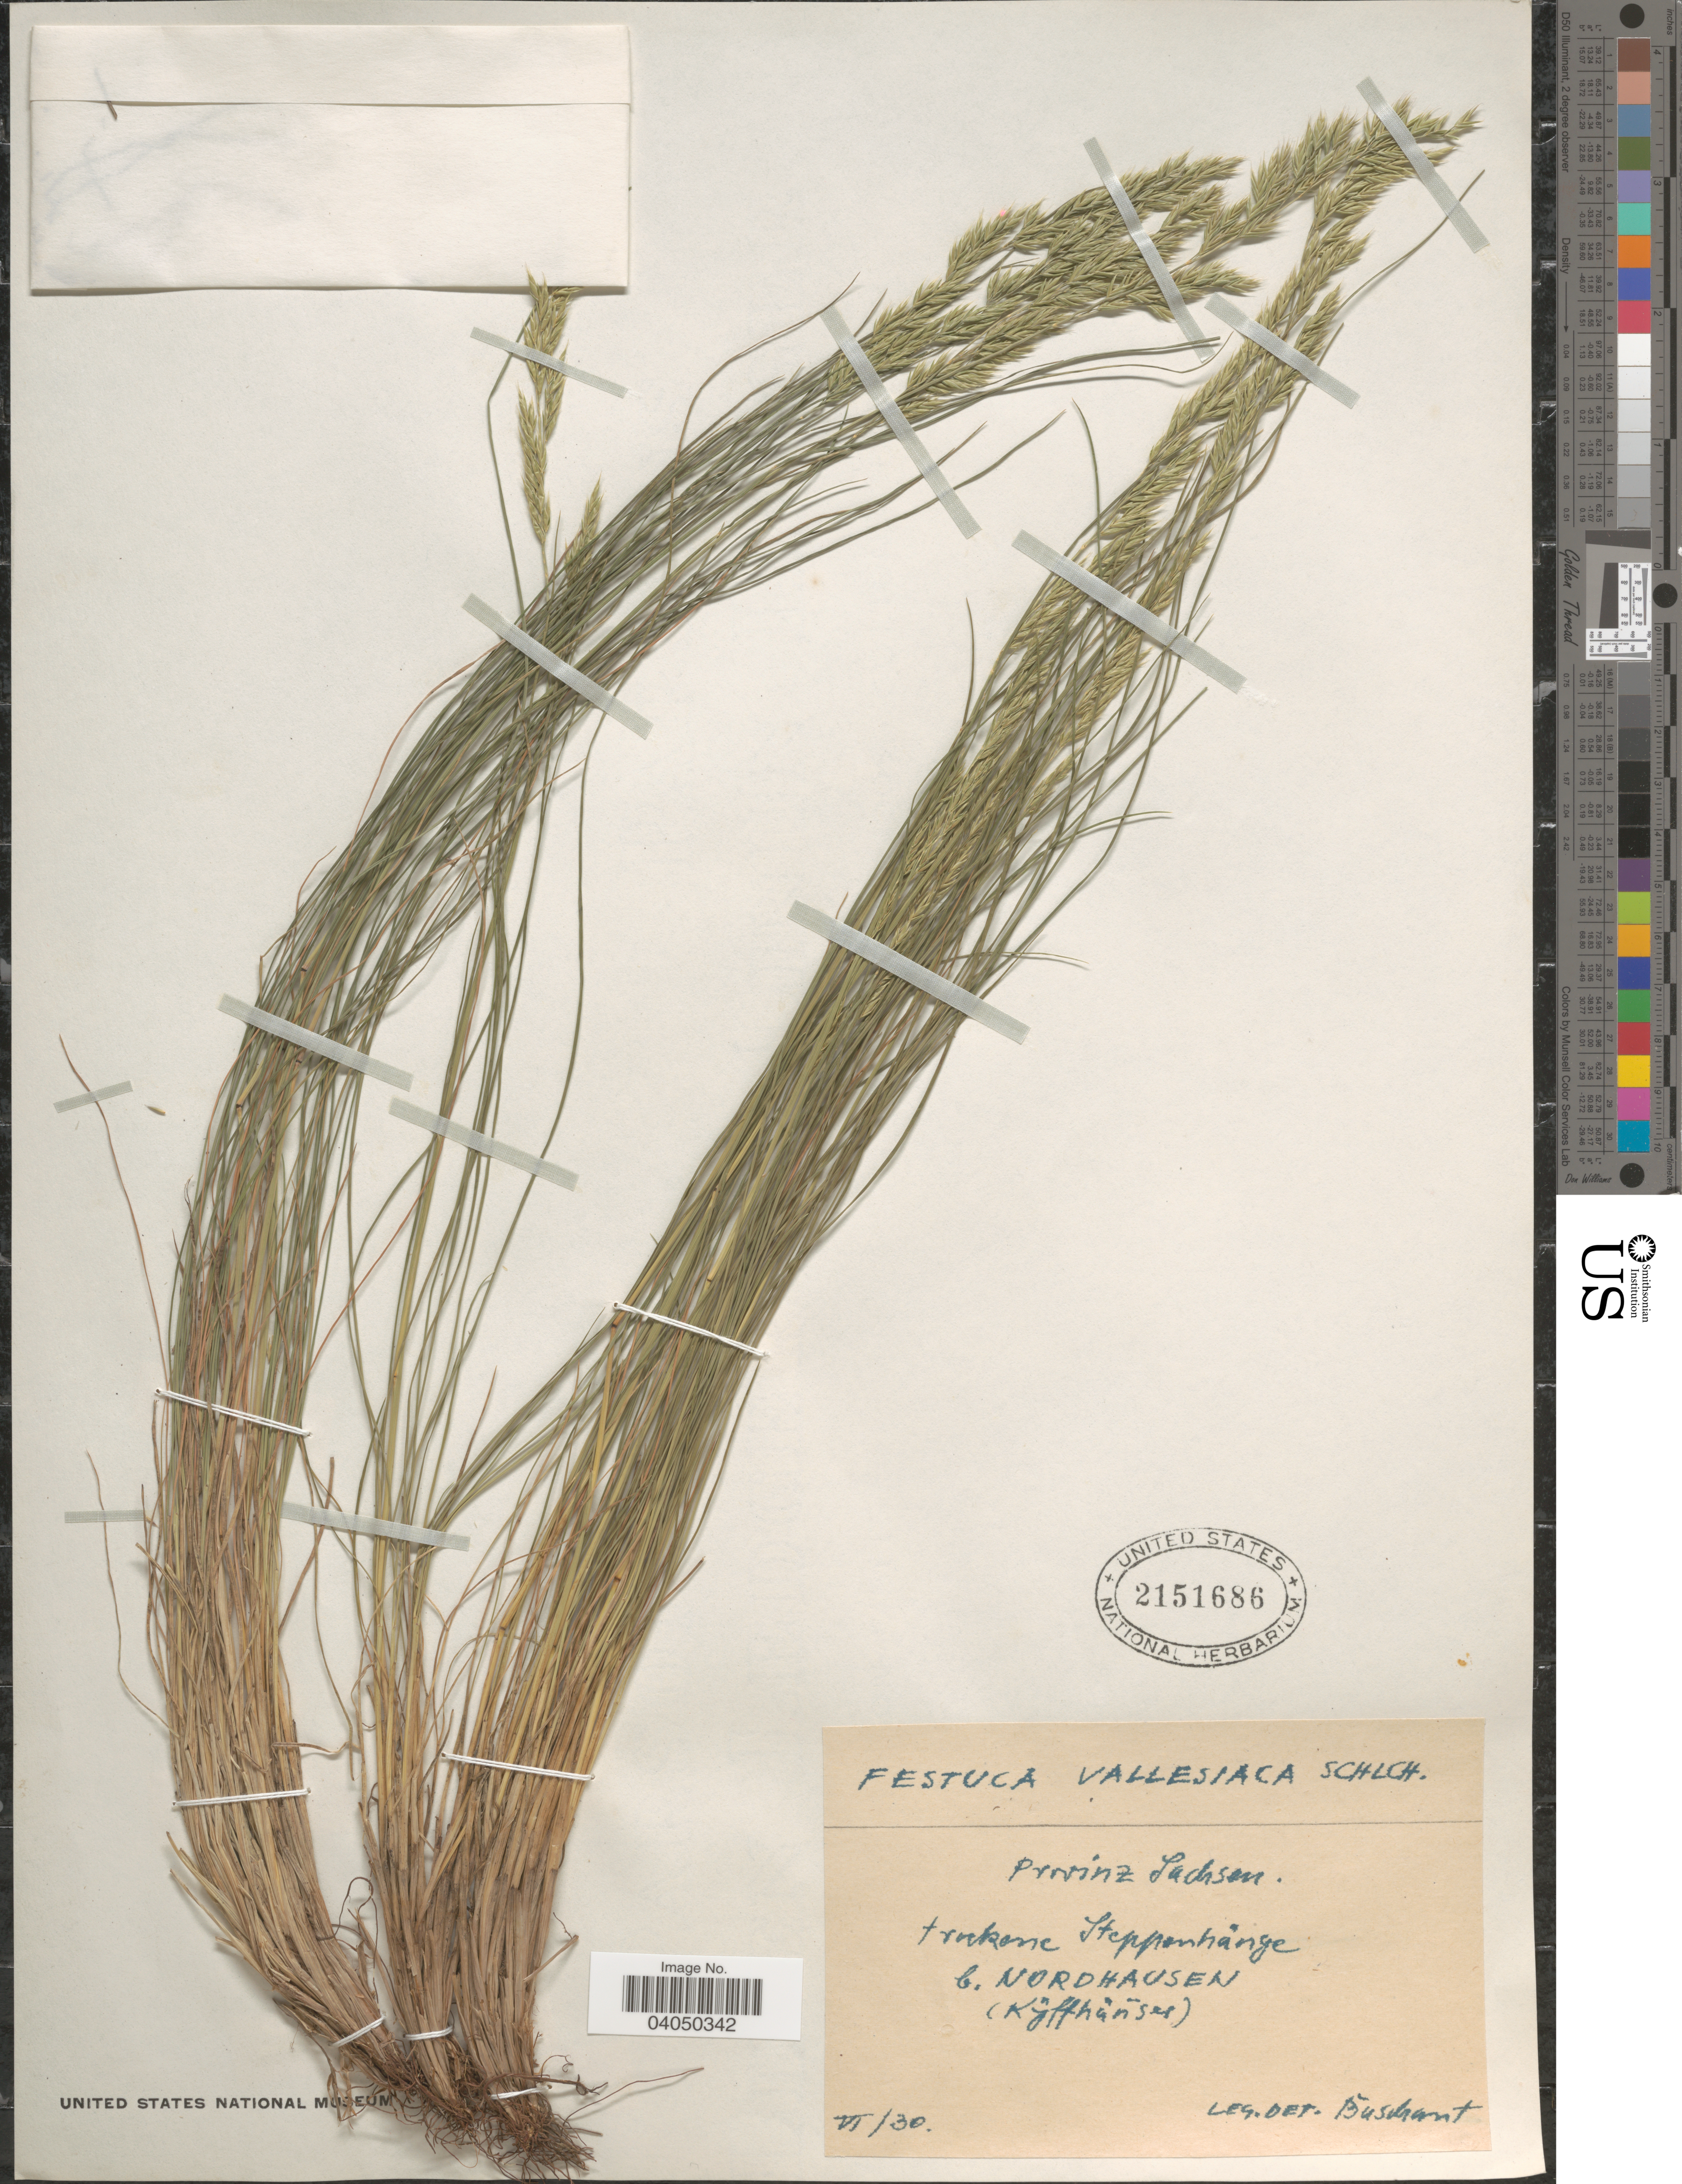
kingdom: Plantae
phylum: Tracheophyta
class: Liliopsida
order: Poales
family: Poaceae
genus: Festuca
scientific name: Festuca valesiaca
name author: Schleich. ex Gaudin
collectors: Buschant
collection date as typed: Transcribed d/m/y: /6/30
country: Germany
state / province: Sachsen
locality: Provinz Sachsen. Trockone [interpreted] Steppenhänge b. Nordhausen (Kyffhäuser).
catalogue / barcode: US 2151686